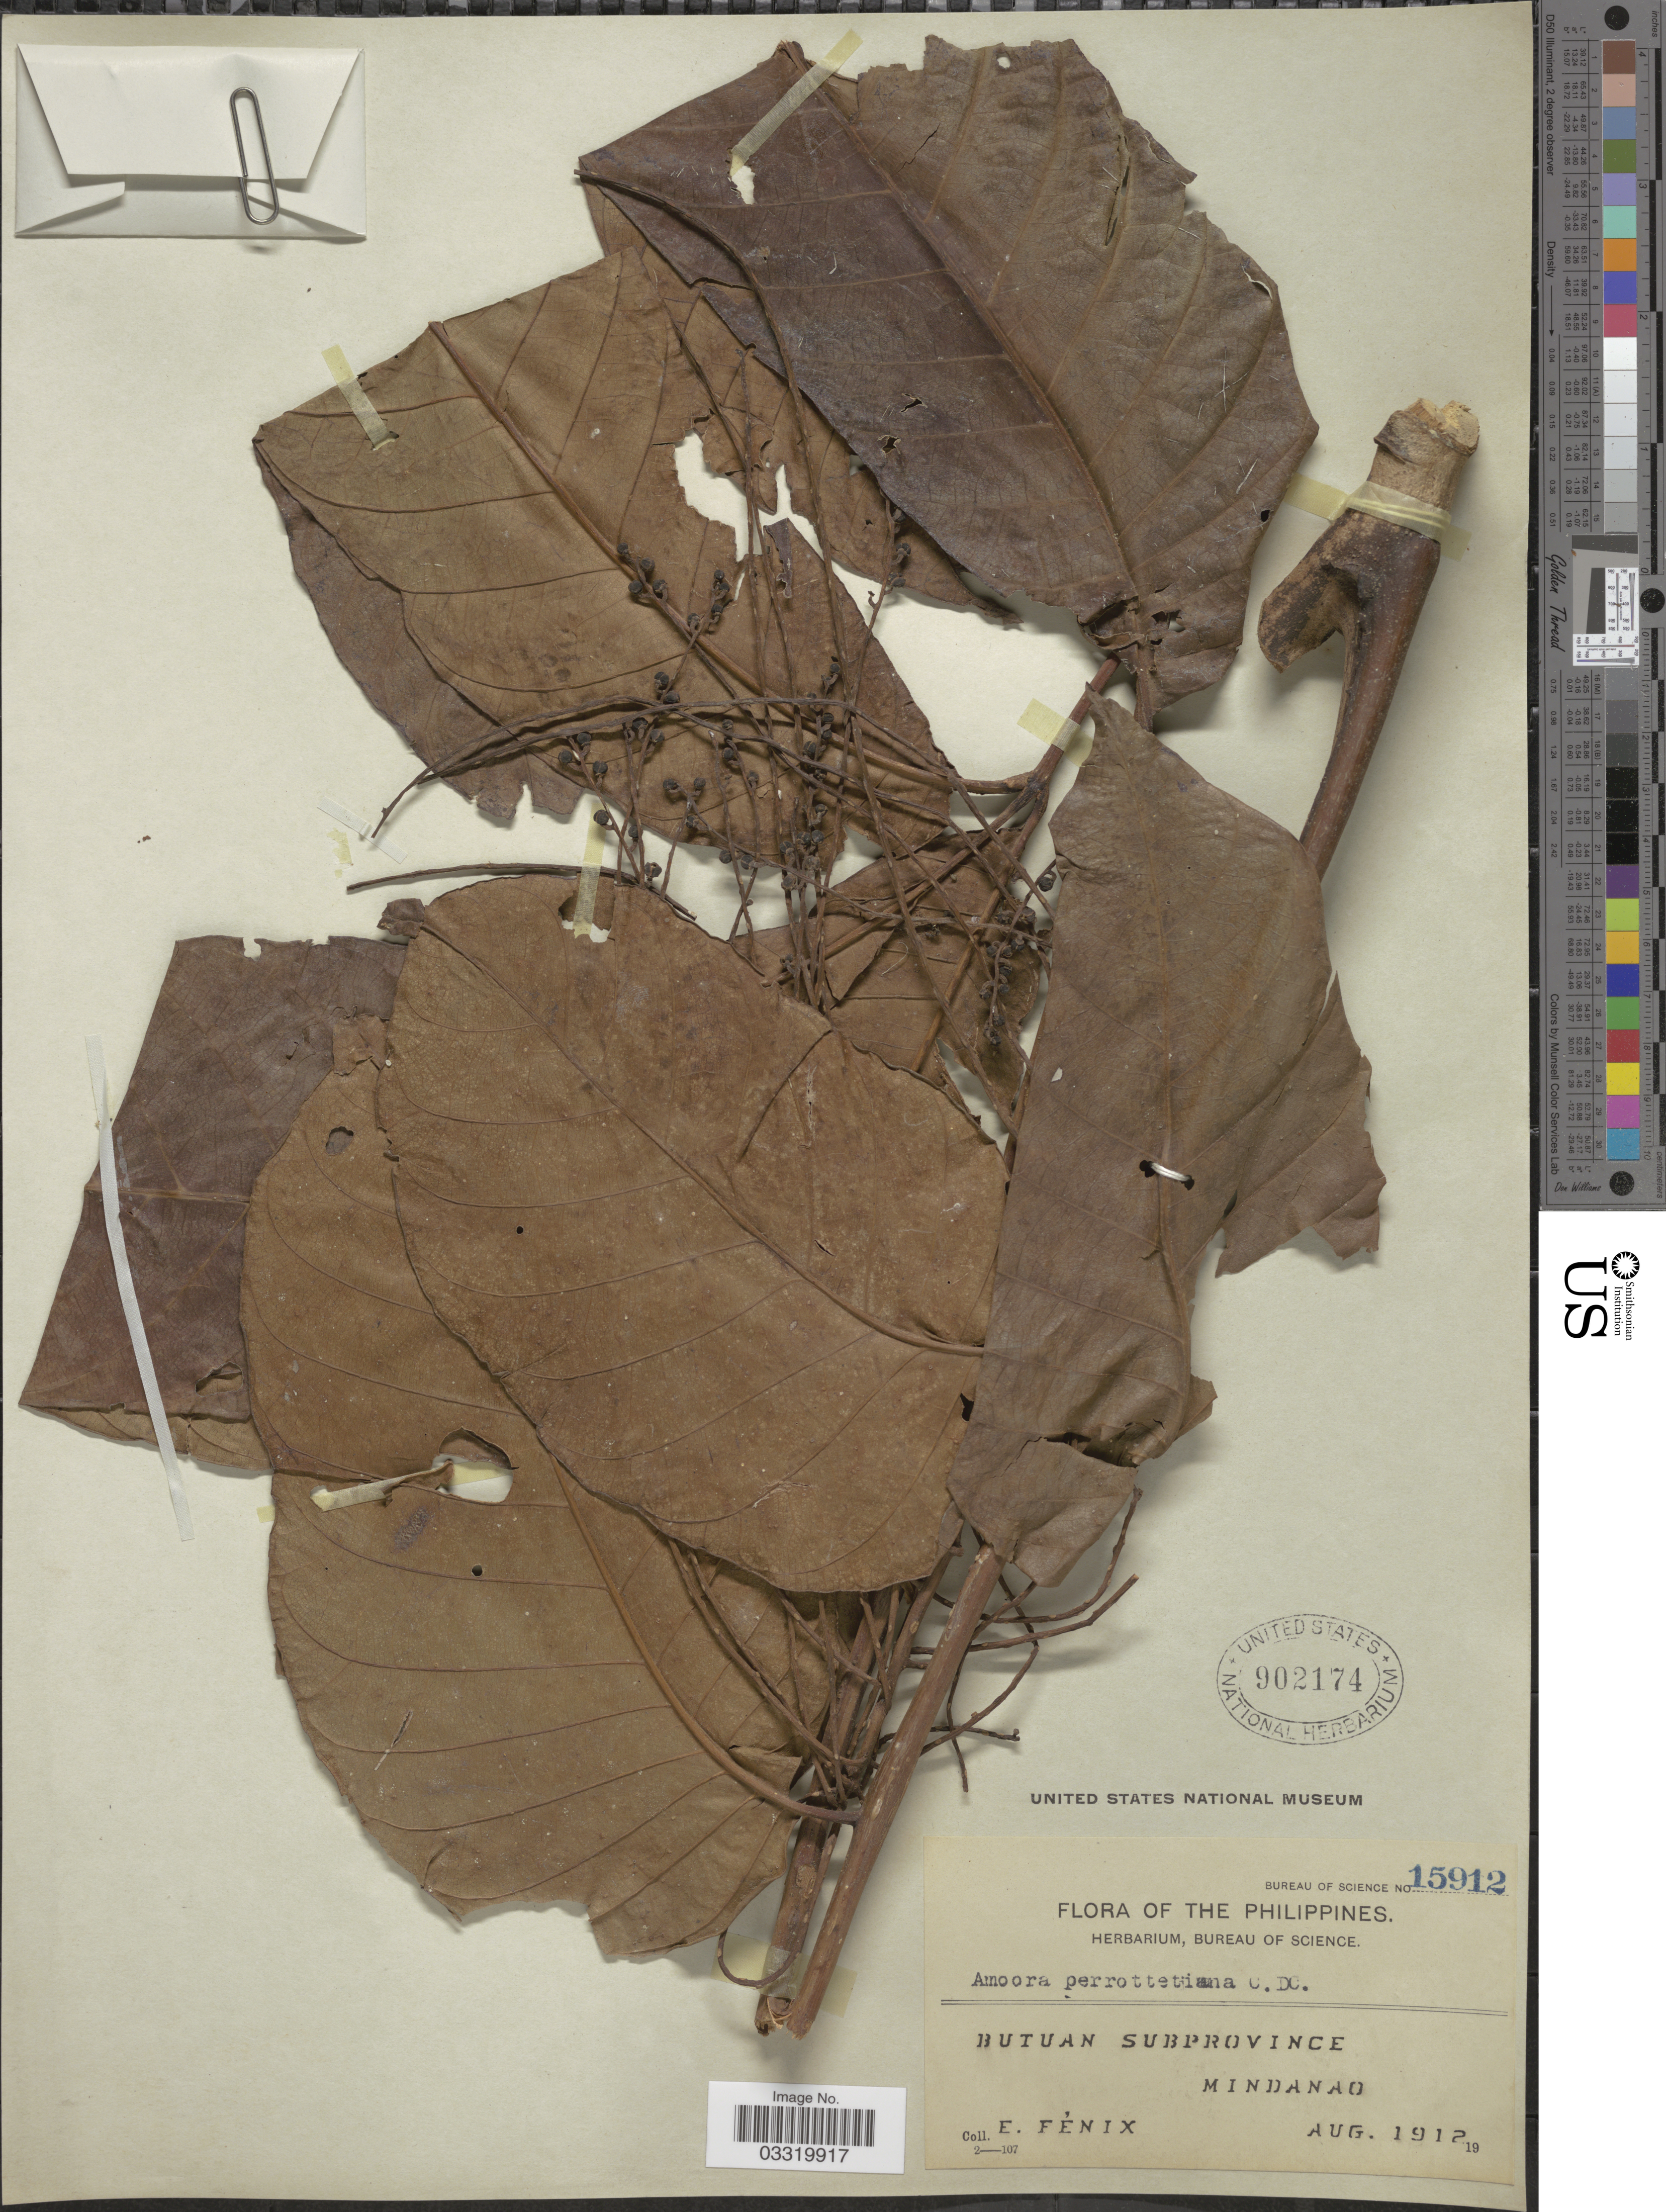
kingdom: Plantae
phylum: Tracheophyta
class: Magnoliopsida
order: Sapindales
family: Meliaceae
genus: Aphanamixis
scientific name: Aphanamixis polystachya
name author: (Wall.) R. Parker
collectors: E. Fénix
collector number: Bureau of Science 15912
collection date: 1912-08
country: Philippines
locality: Butuan Subprovince, Mindanao.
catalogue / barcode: US 902174